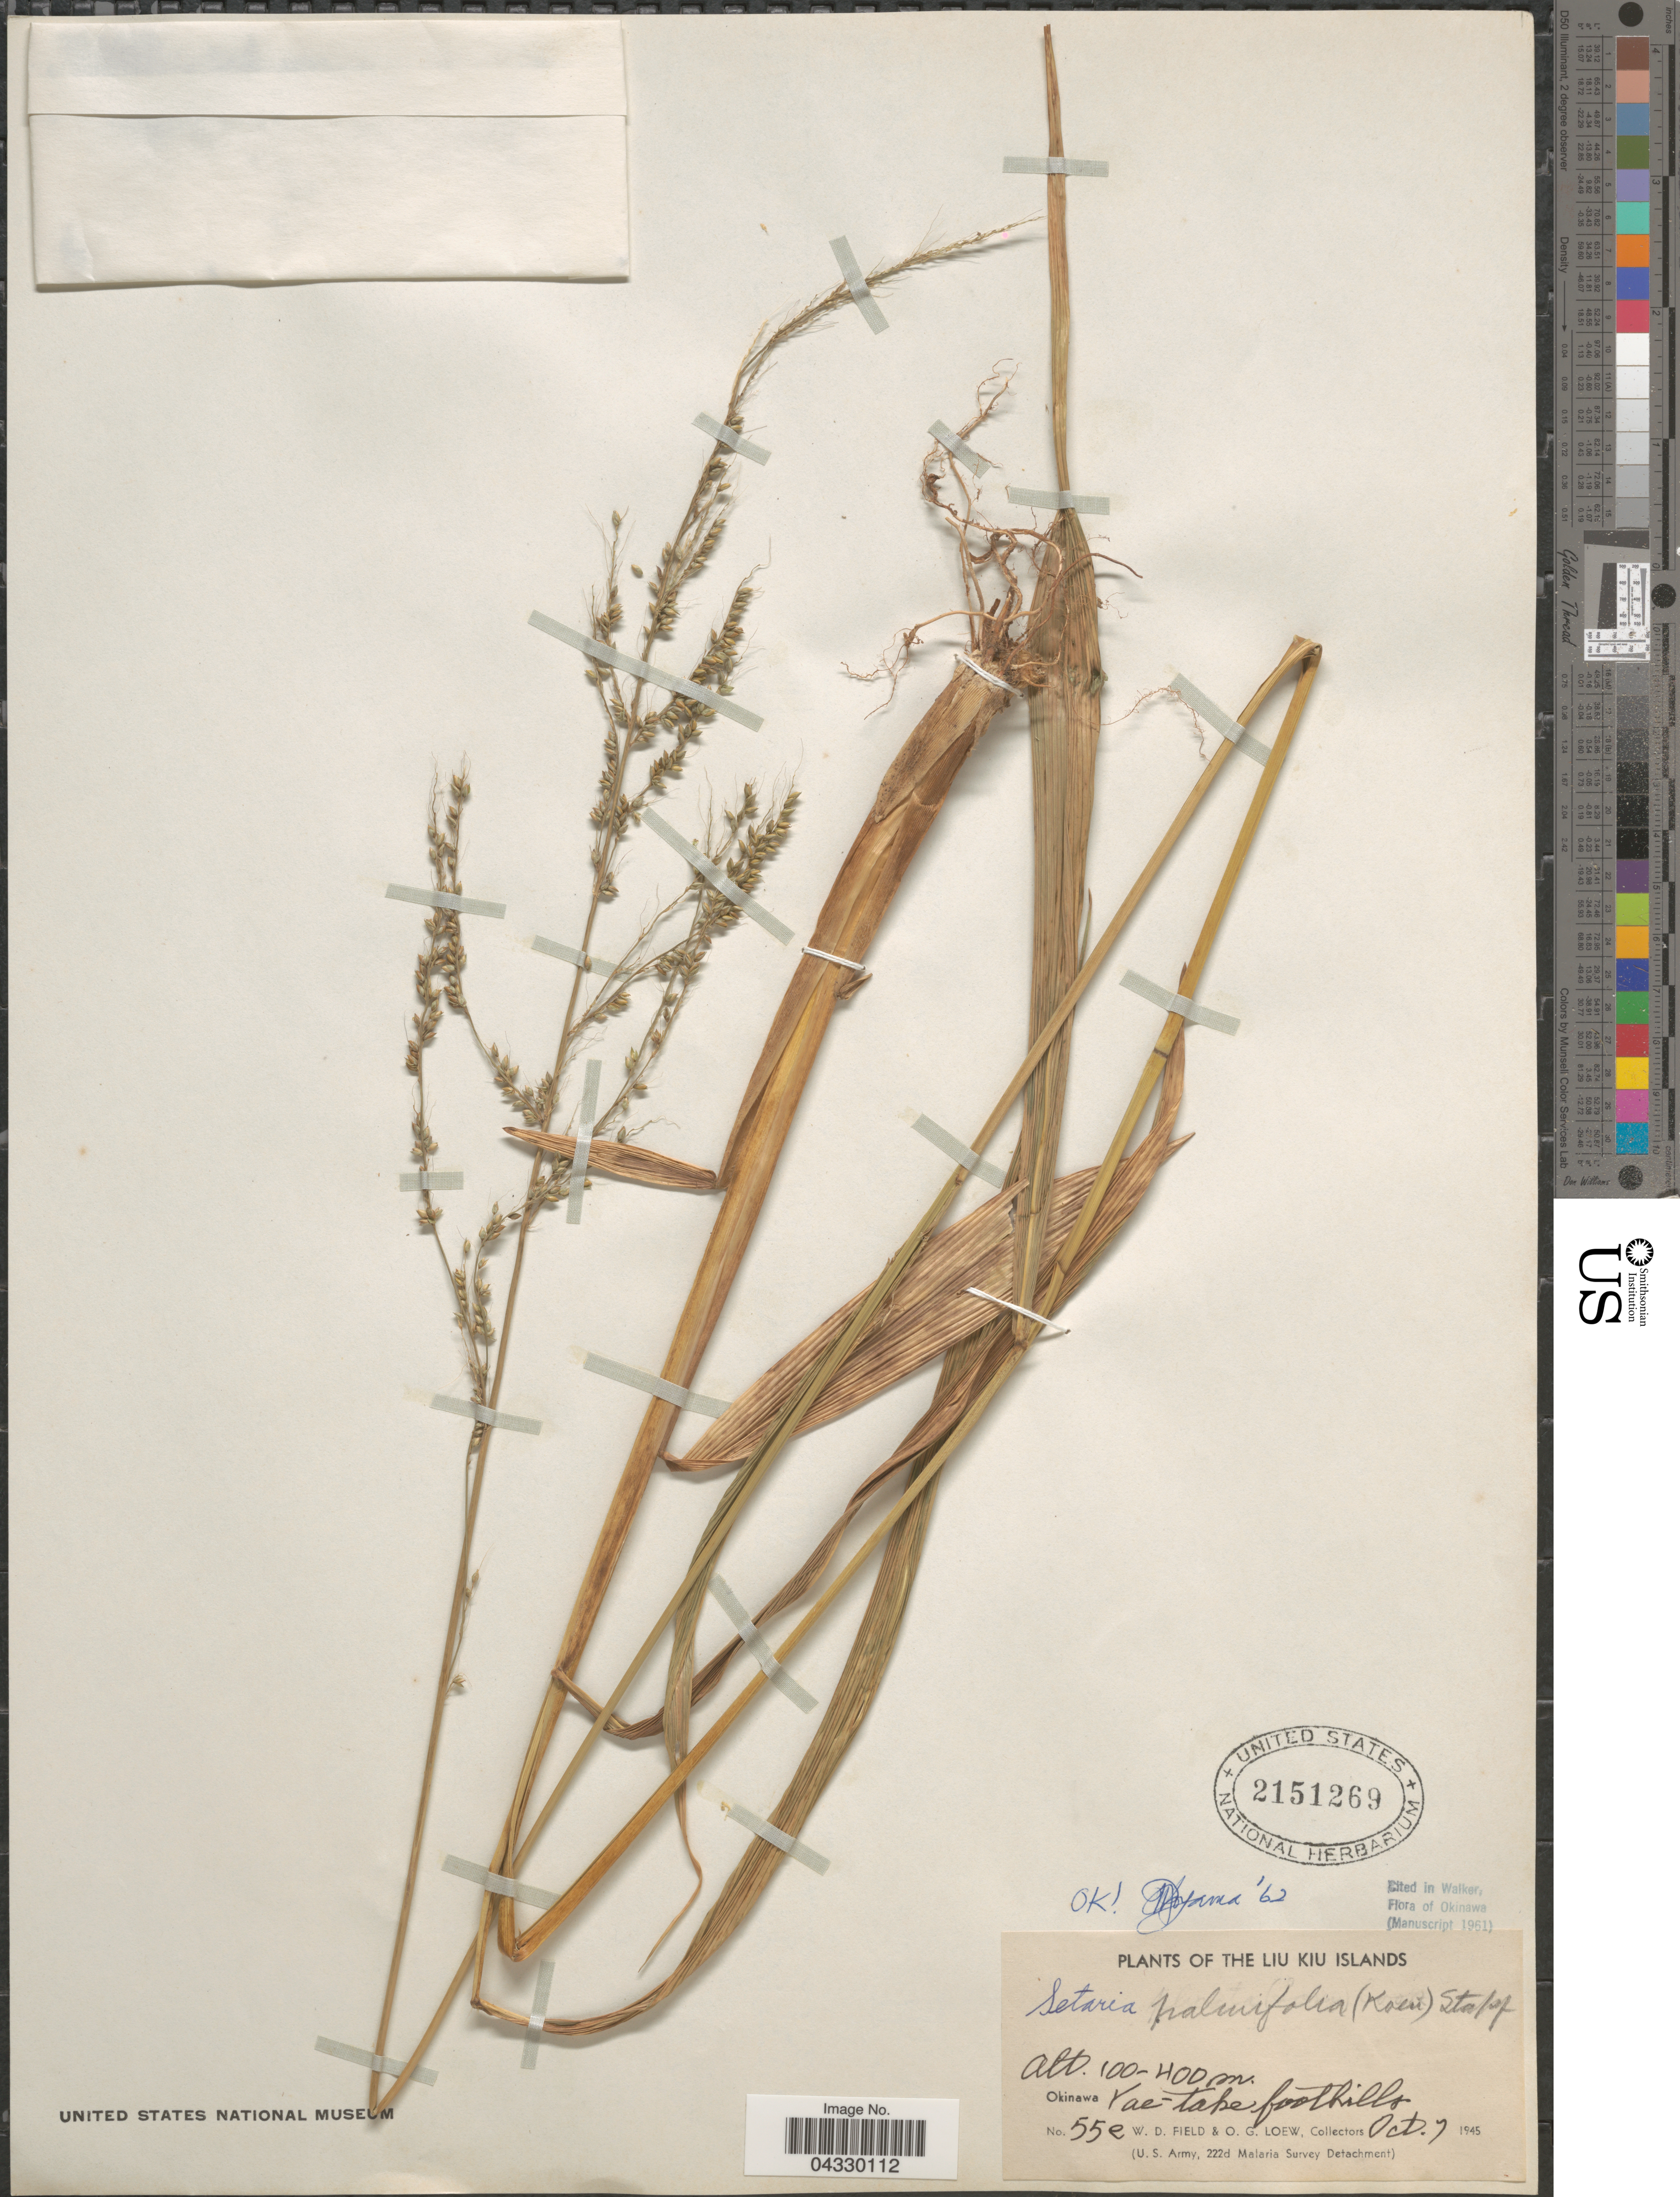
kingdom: Plantae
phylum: Tracheophyta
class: Liliopsida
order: Poales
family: Poaceae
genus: Setaria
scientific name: Setaria palmifolia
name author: (J. Koenig) Stapf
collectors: W. D. Field & O. G. Loew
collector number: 55e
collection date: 1945-10-07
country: Japan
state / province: Okinawa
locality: The Liu Kiu Islands. Okinawa. Yaétake foothills. (U. S. Army, 222d Malaria Survey Detachment).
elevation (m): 100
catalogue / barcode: US 2151269